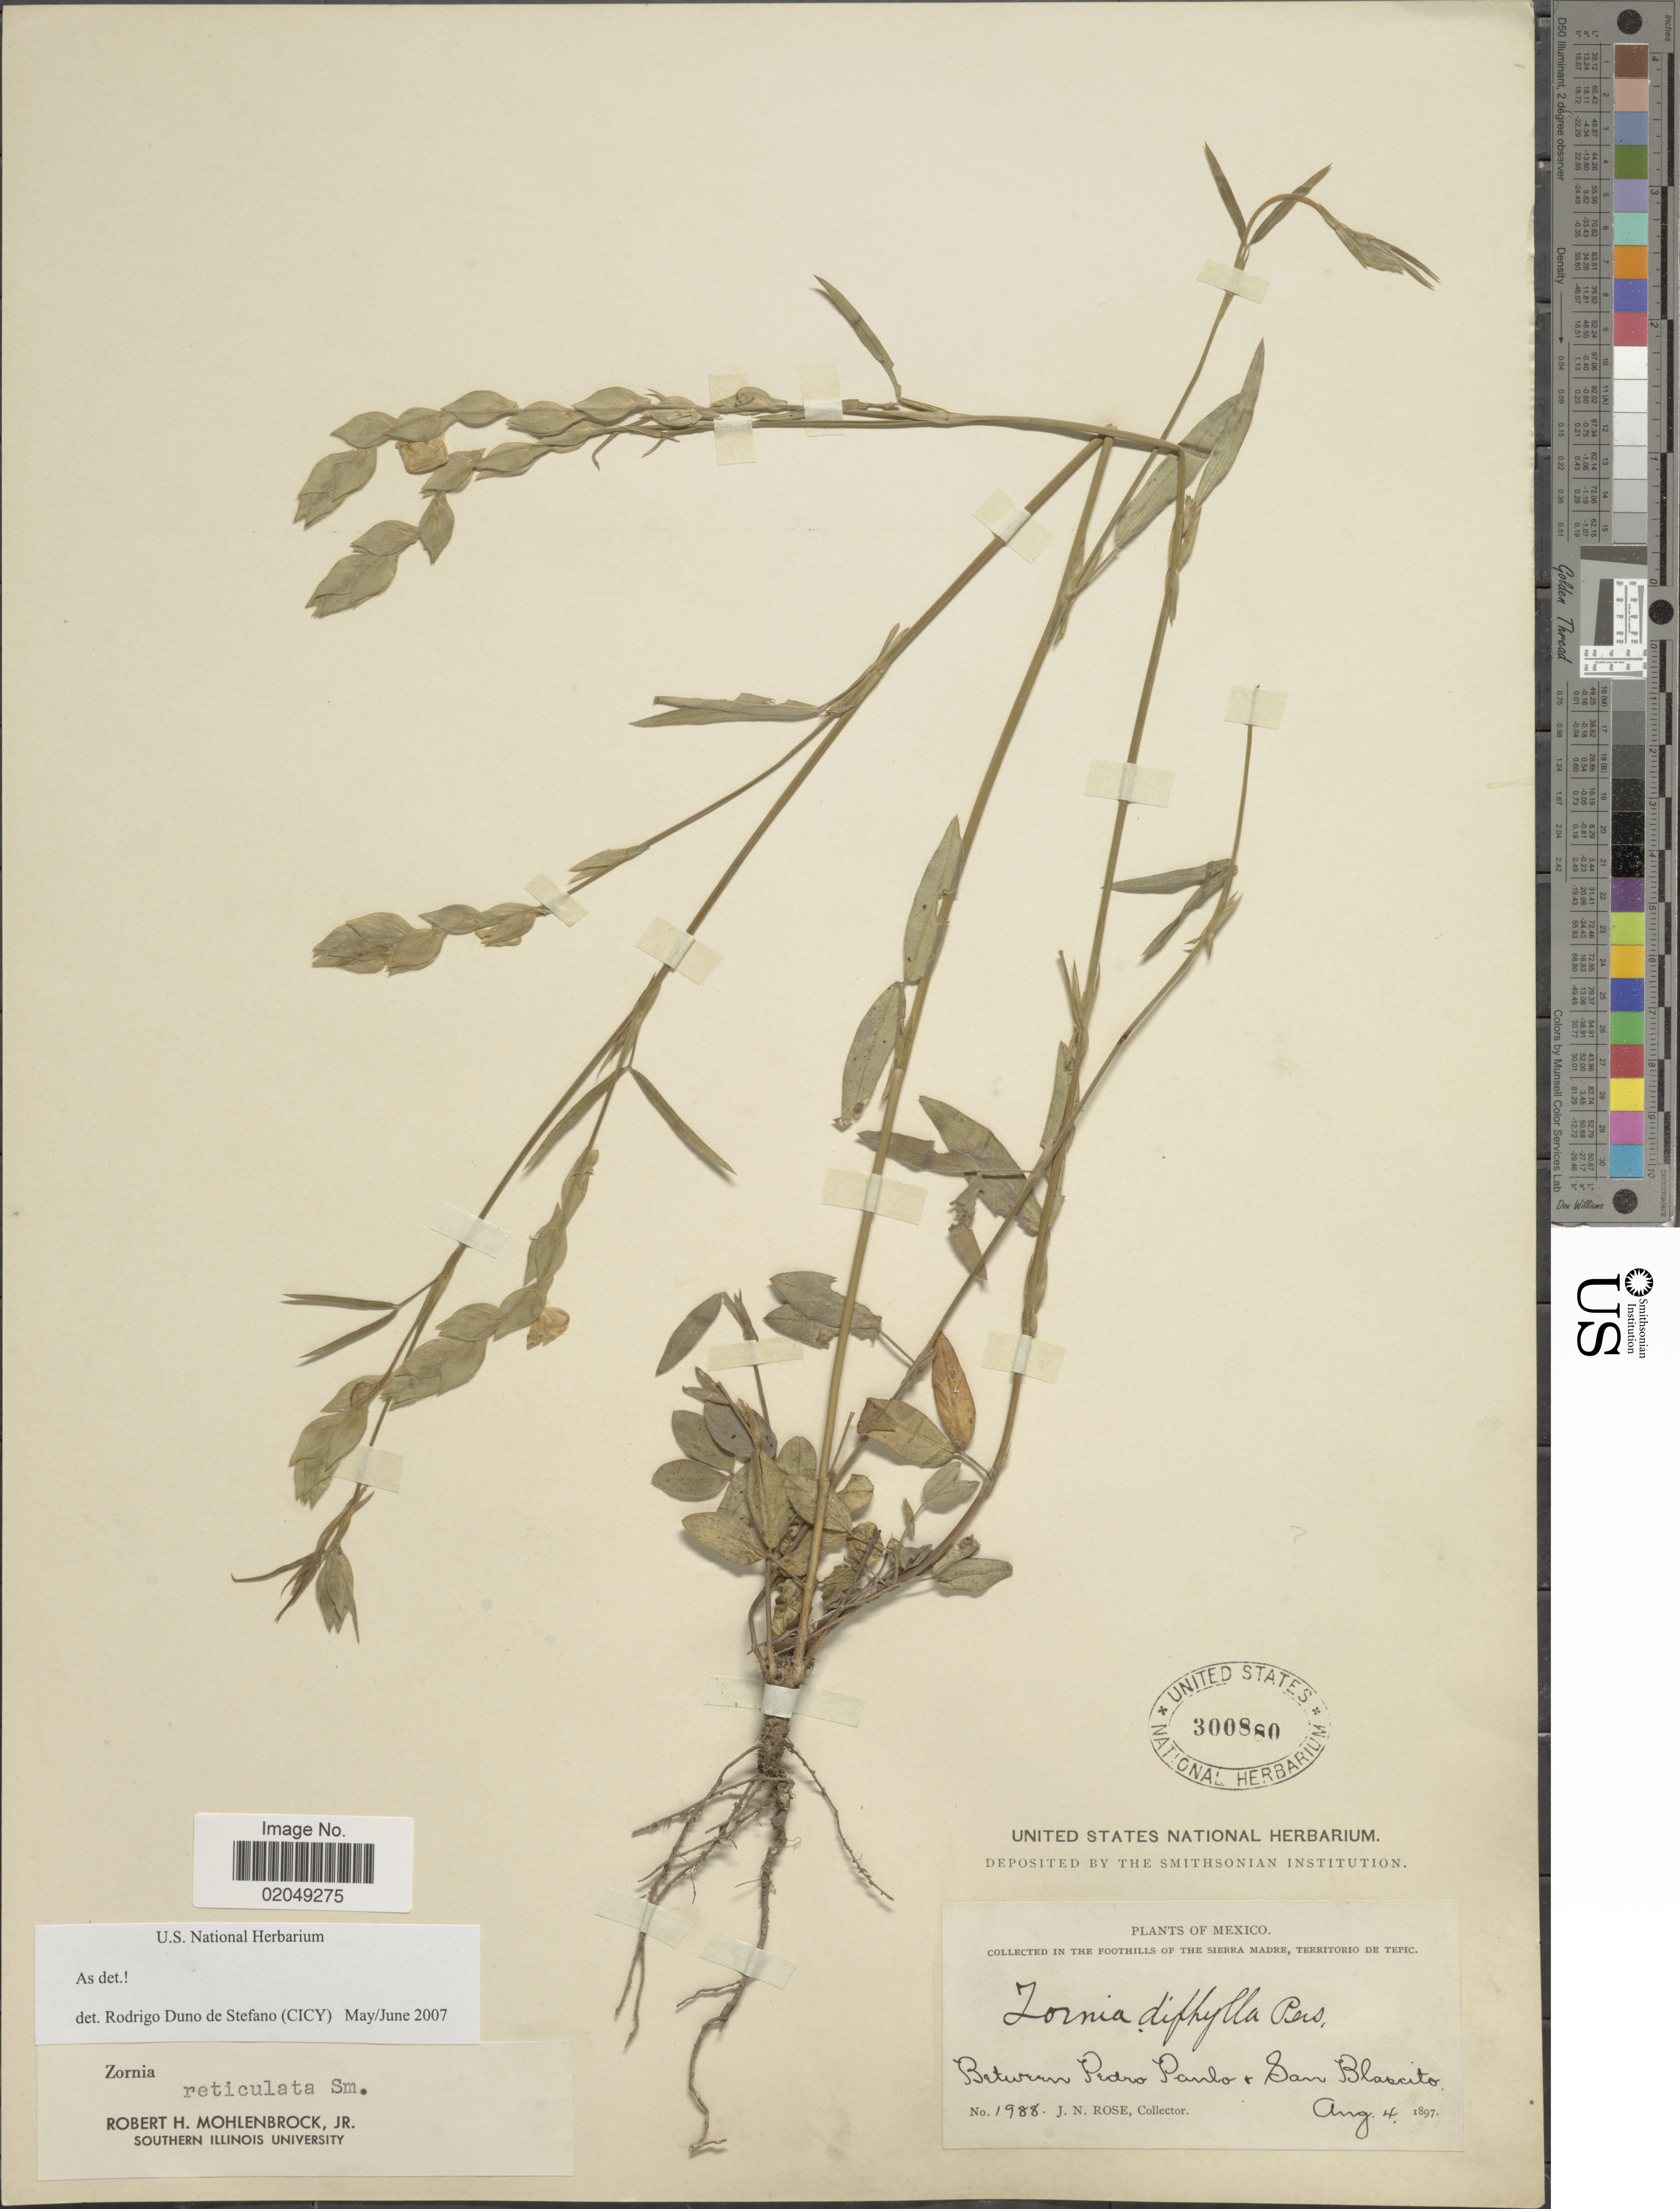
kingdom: Plantae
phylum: Tracheophyta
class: Magnoliopsida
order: Fabales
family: Fabaceae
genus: Zornia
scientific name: Zornia reticulata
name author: Sm.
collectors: J. N. Rose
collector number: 1988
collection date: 1897-08-04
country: Mexico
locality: Foothills of the Sierra Madre, Territorio de Tepic, between Pedro Paulo + San Blascito.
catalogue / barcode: US 300880